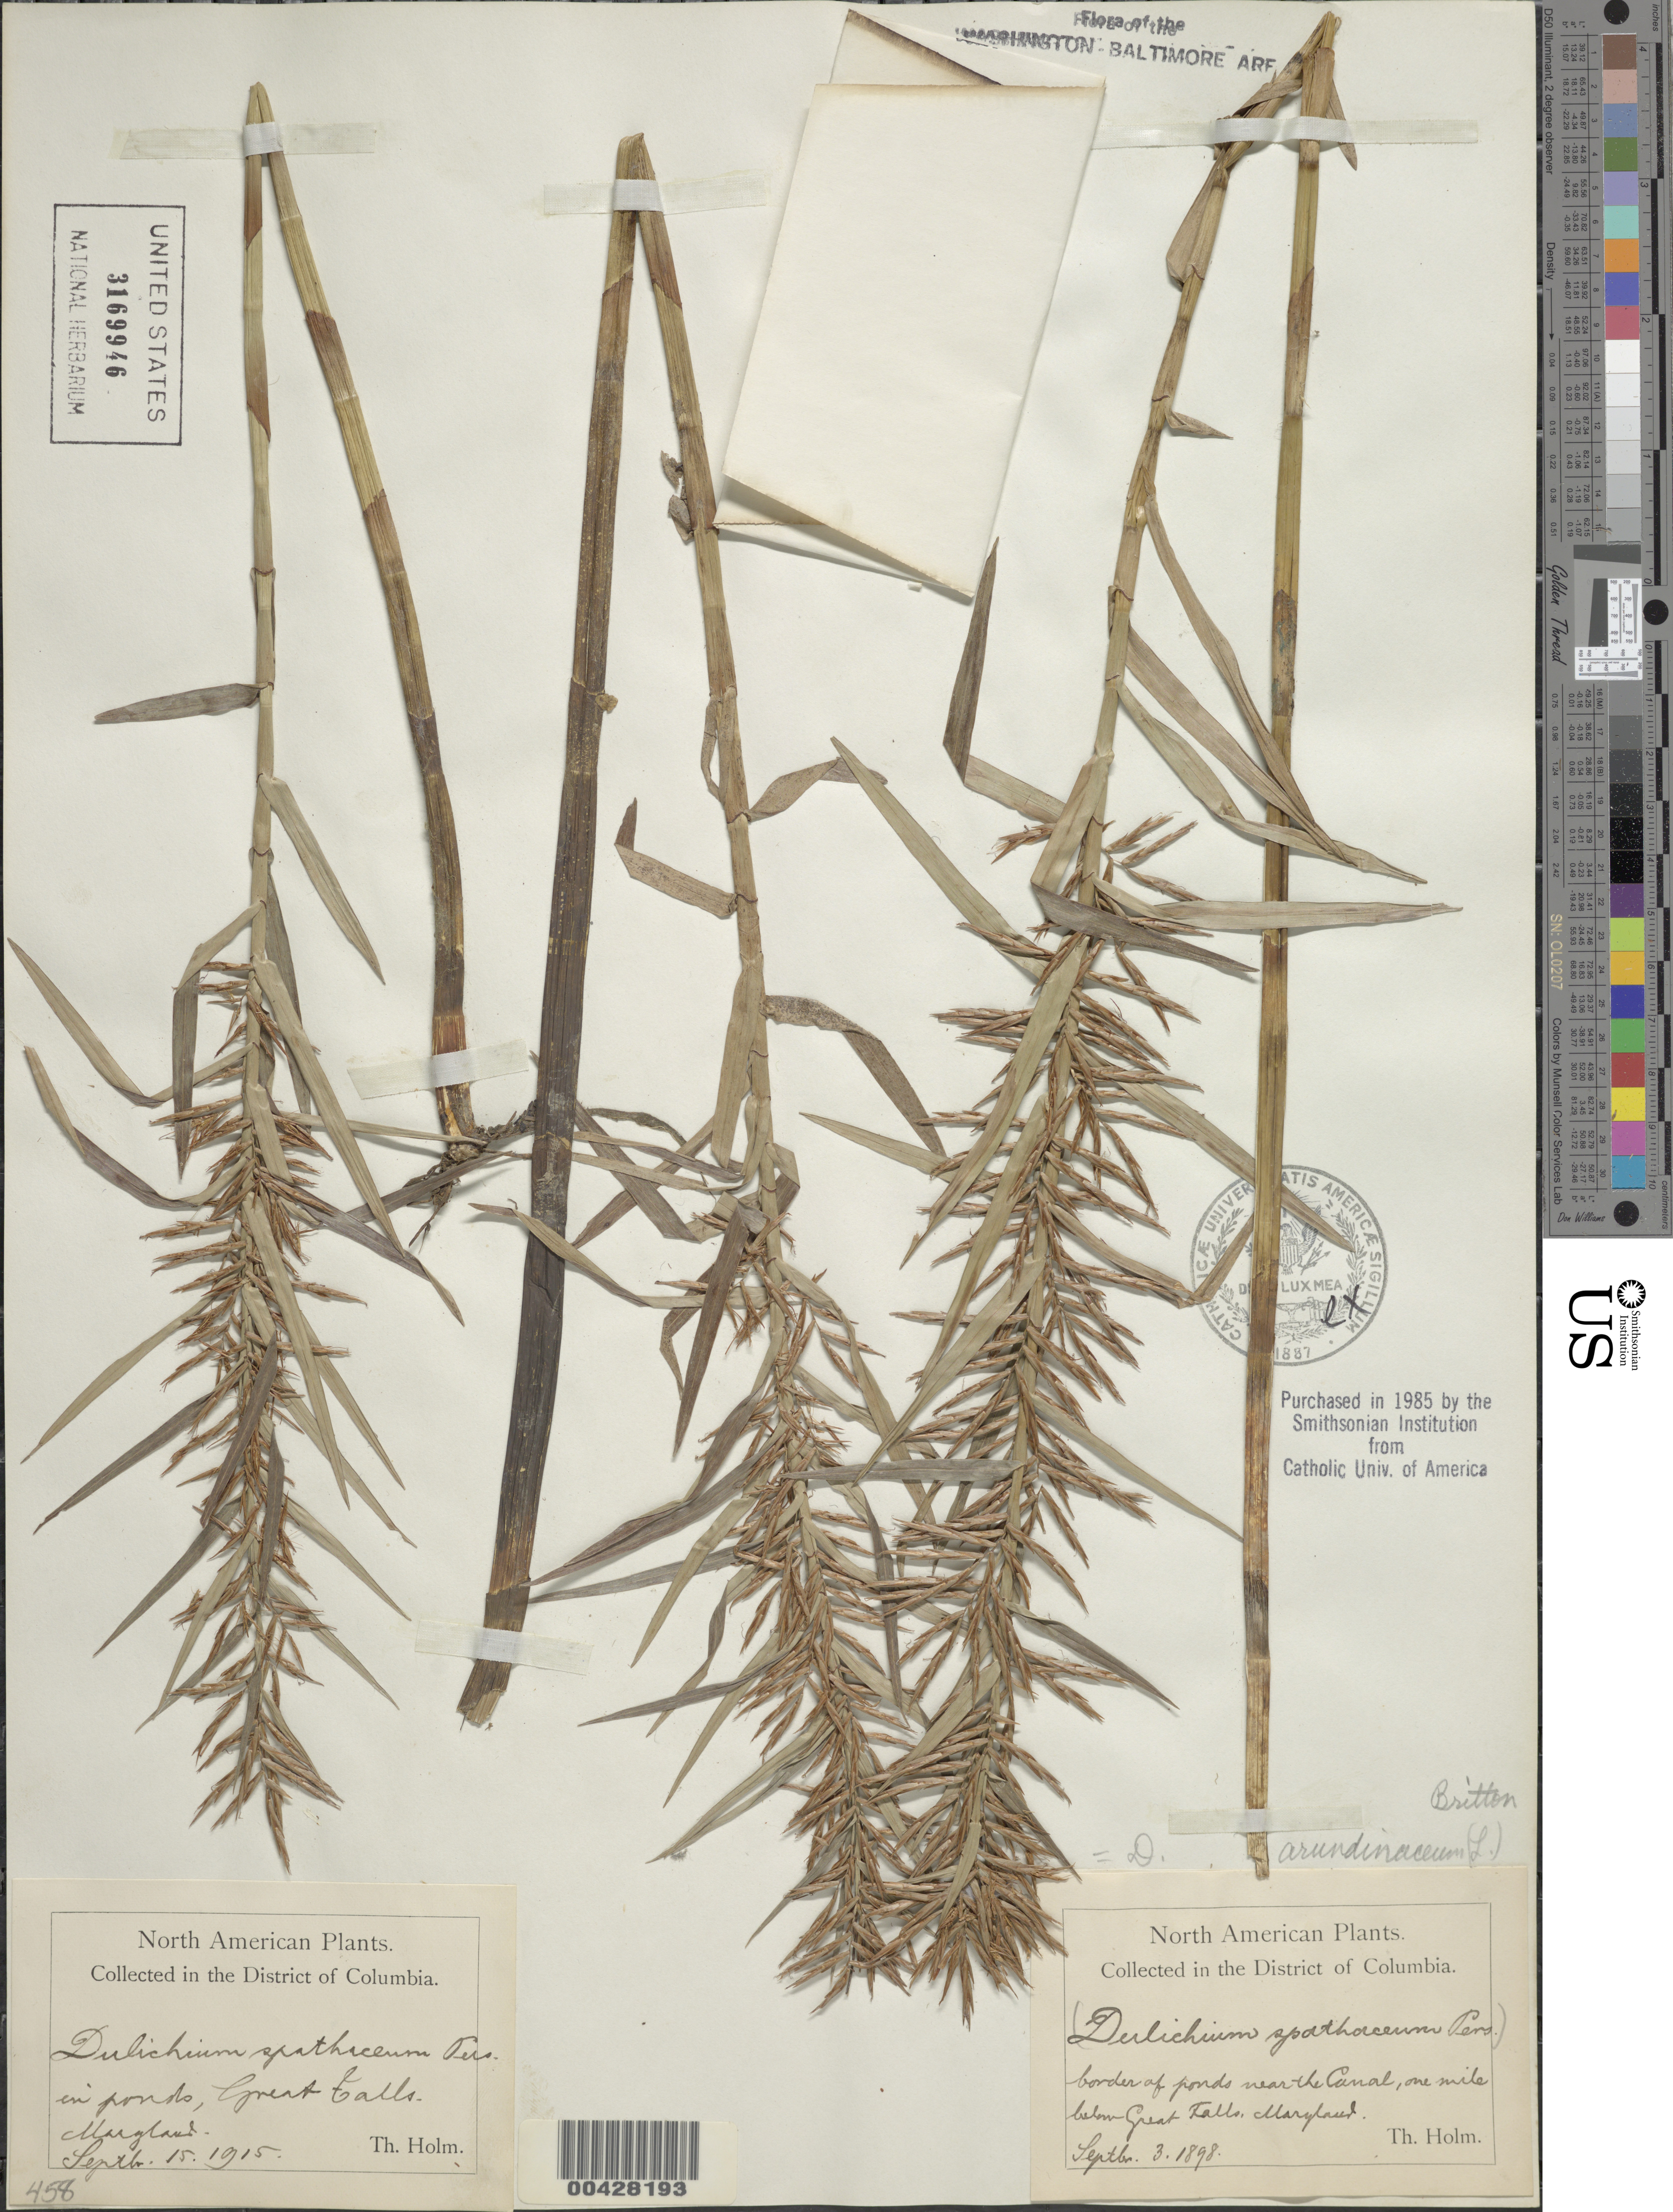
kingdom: Plantae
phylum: Tracheophyta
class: Liliopsida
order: Poales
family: Cyperaceae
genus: Dulichium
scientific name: Dulichium arundinaceum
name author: (L.) Britton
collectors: T. Holm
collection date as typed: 03 Sep 1898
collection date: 1898-09-03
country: United States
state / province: Maryland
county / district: Montgomery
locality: Great Falls, near the Canal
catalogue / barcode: US 3169946